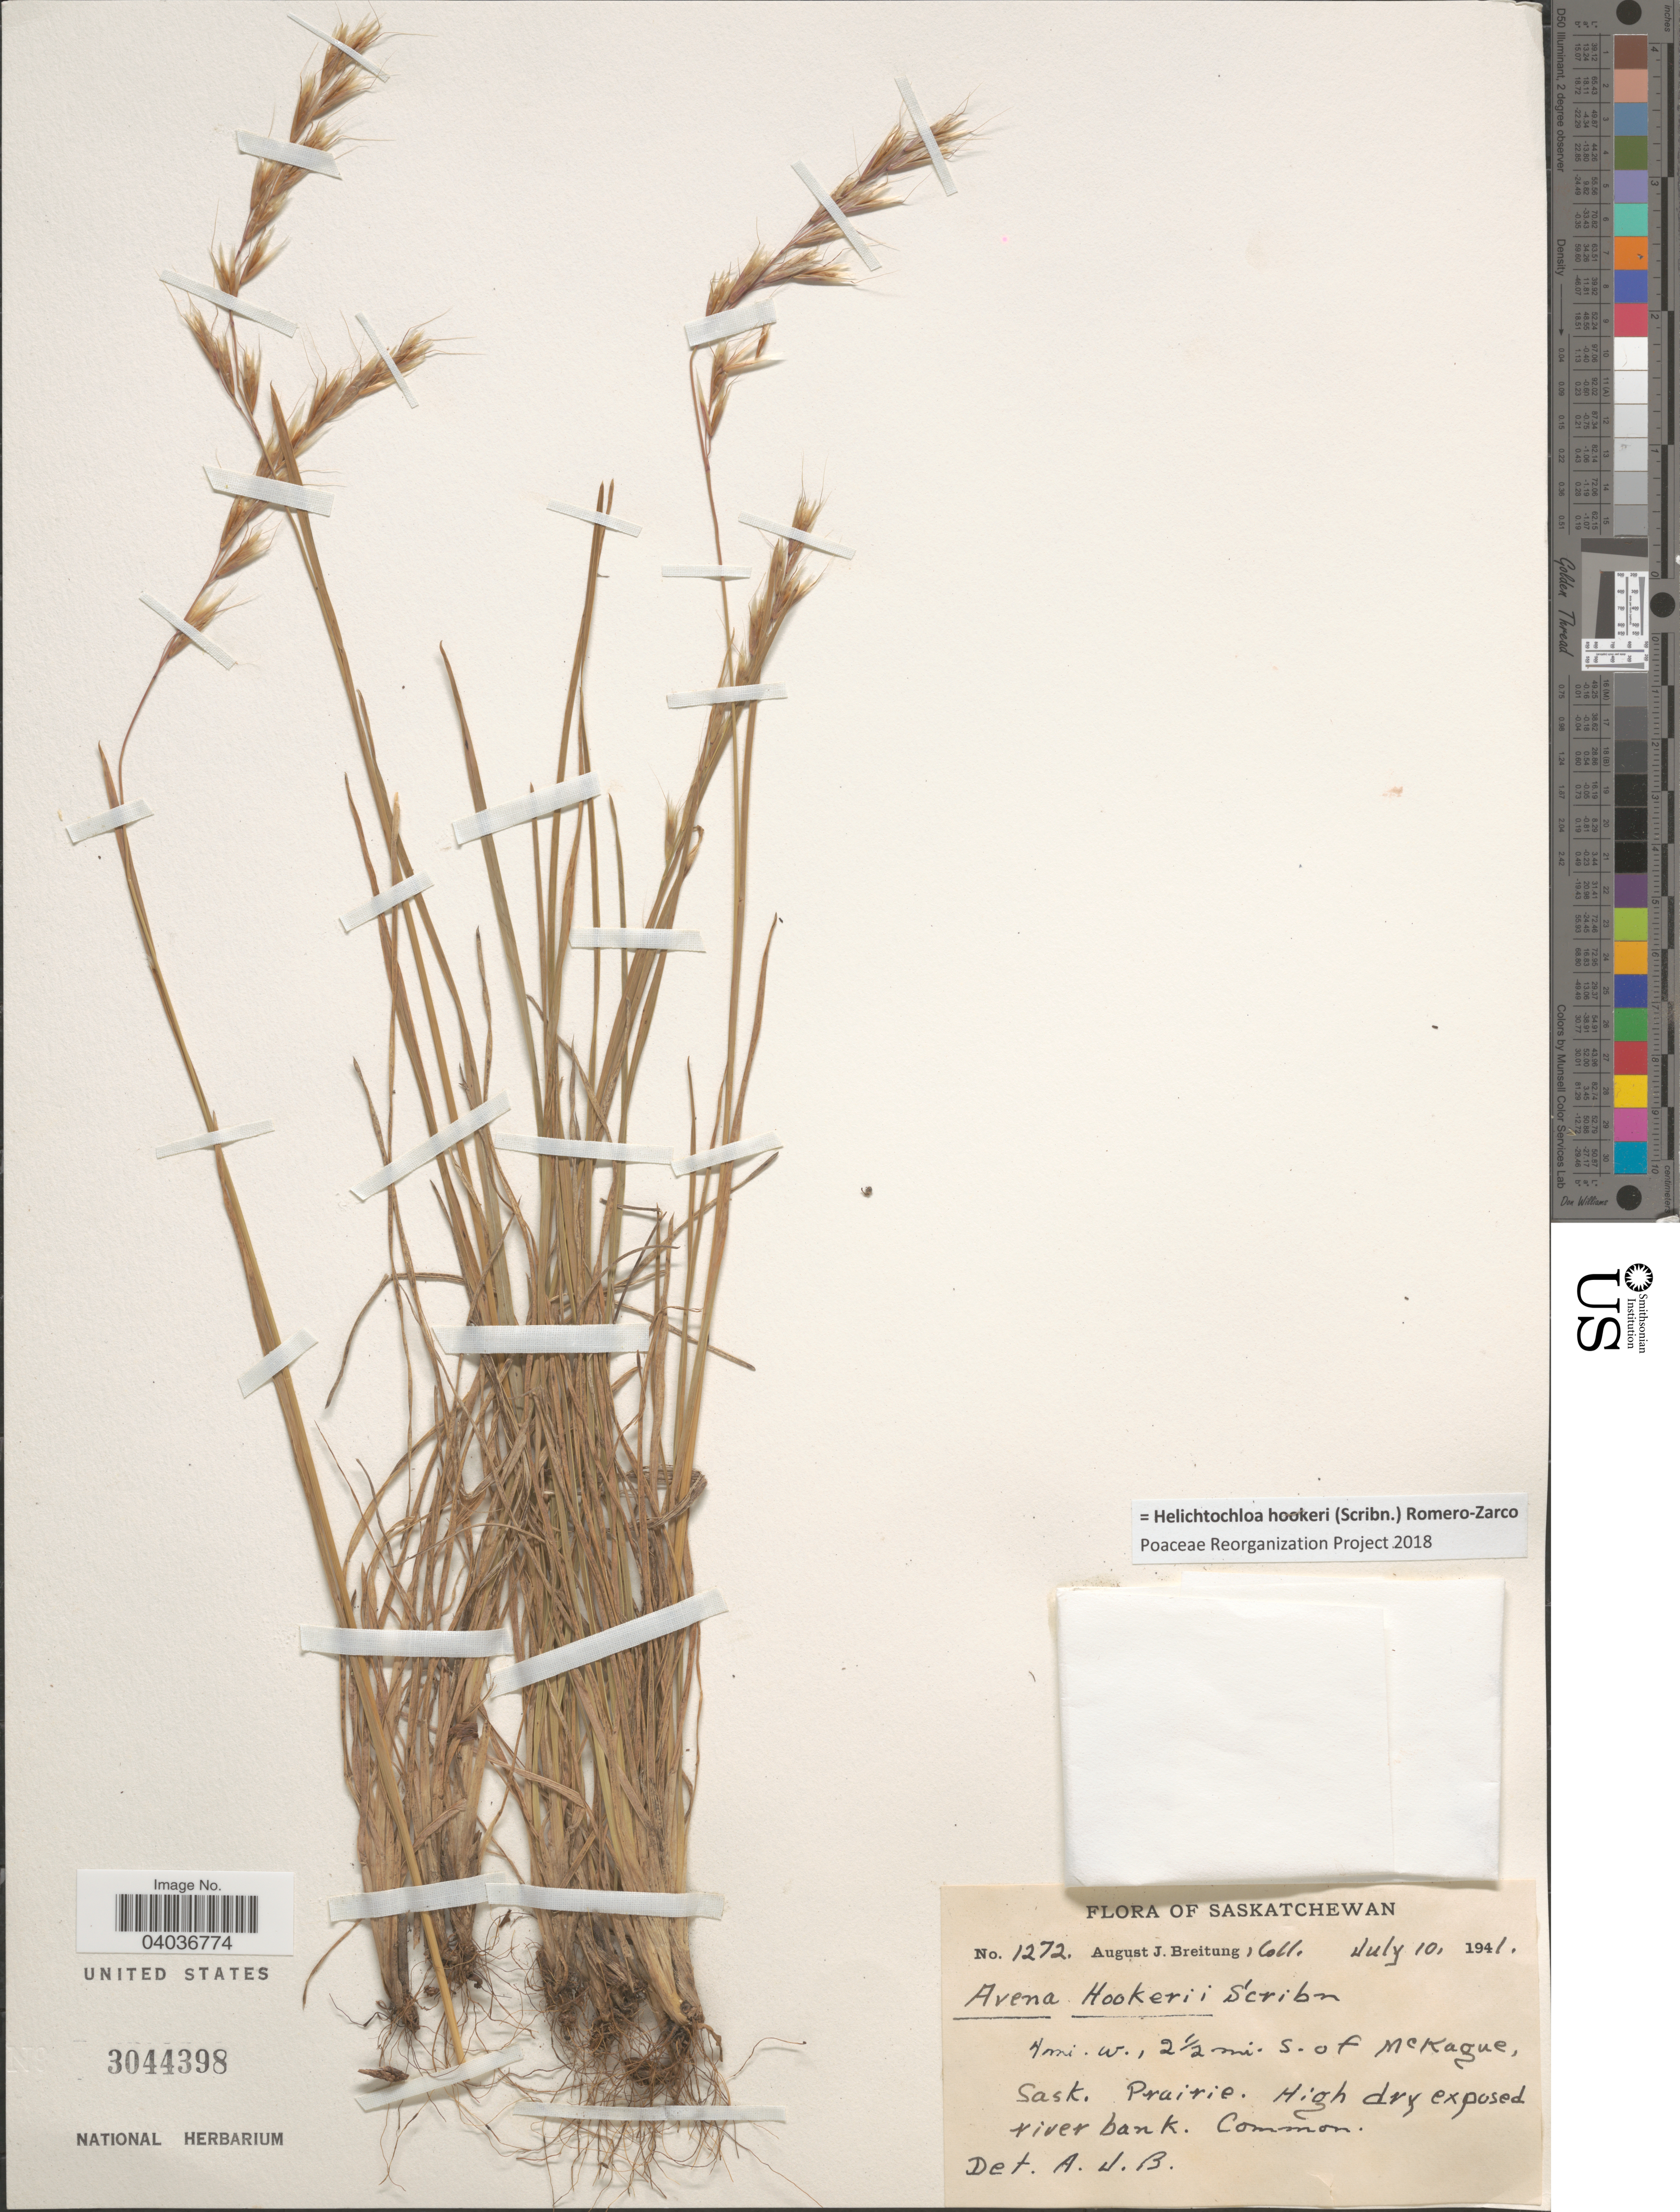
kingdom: Plantae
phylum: Tracheophyta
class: Liliopsida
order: Poales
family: Poaceae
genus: Helictochloa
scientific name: Helictochloa hookeri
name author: (Scribn.) Romero Zarco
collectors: A. Breitung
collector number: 1272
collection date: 1941-07-10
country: Canada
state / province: Saskatchewan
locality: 4 mi. W., 2½ mi. S. of McKague.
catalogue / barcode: US 3044398